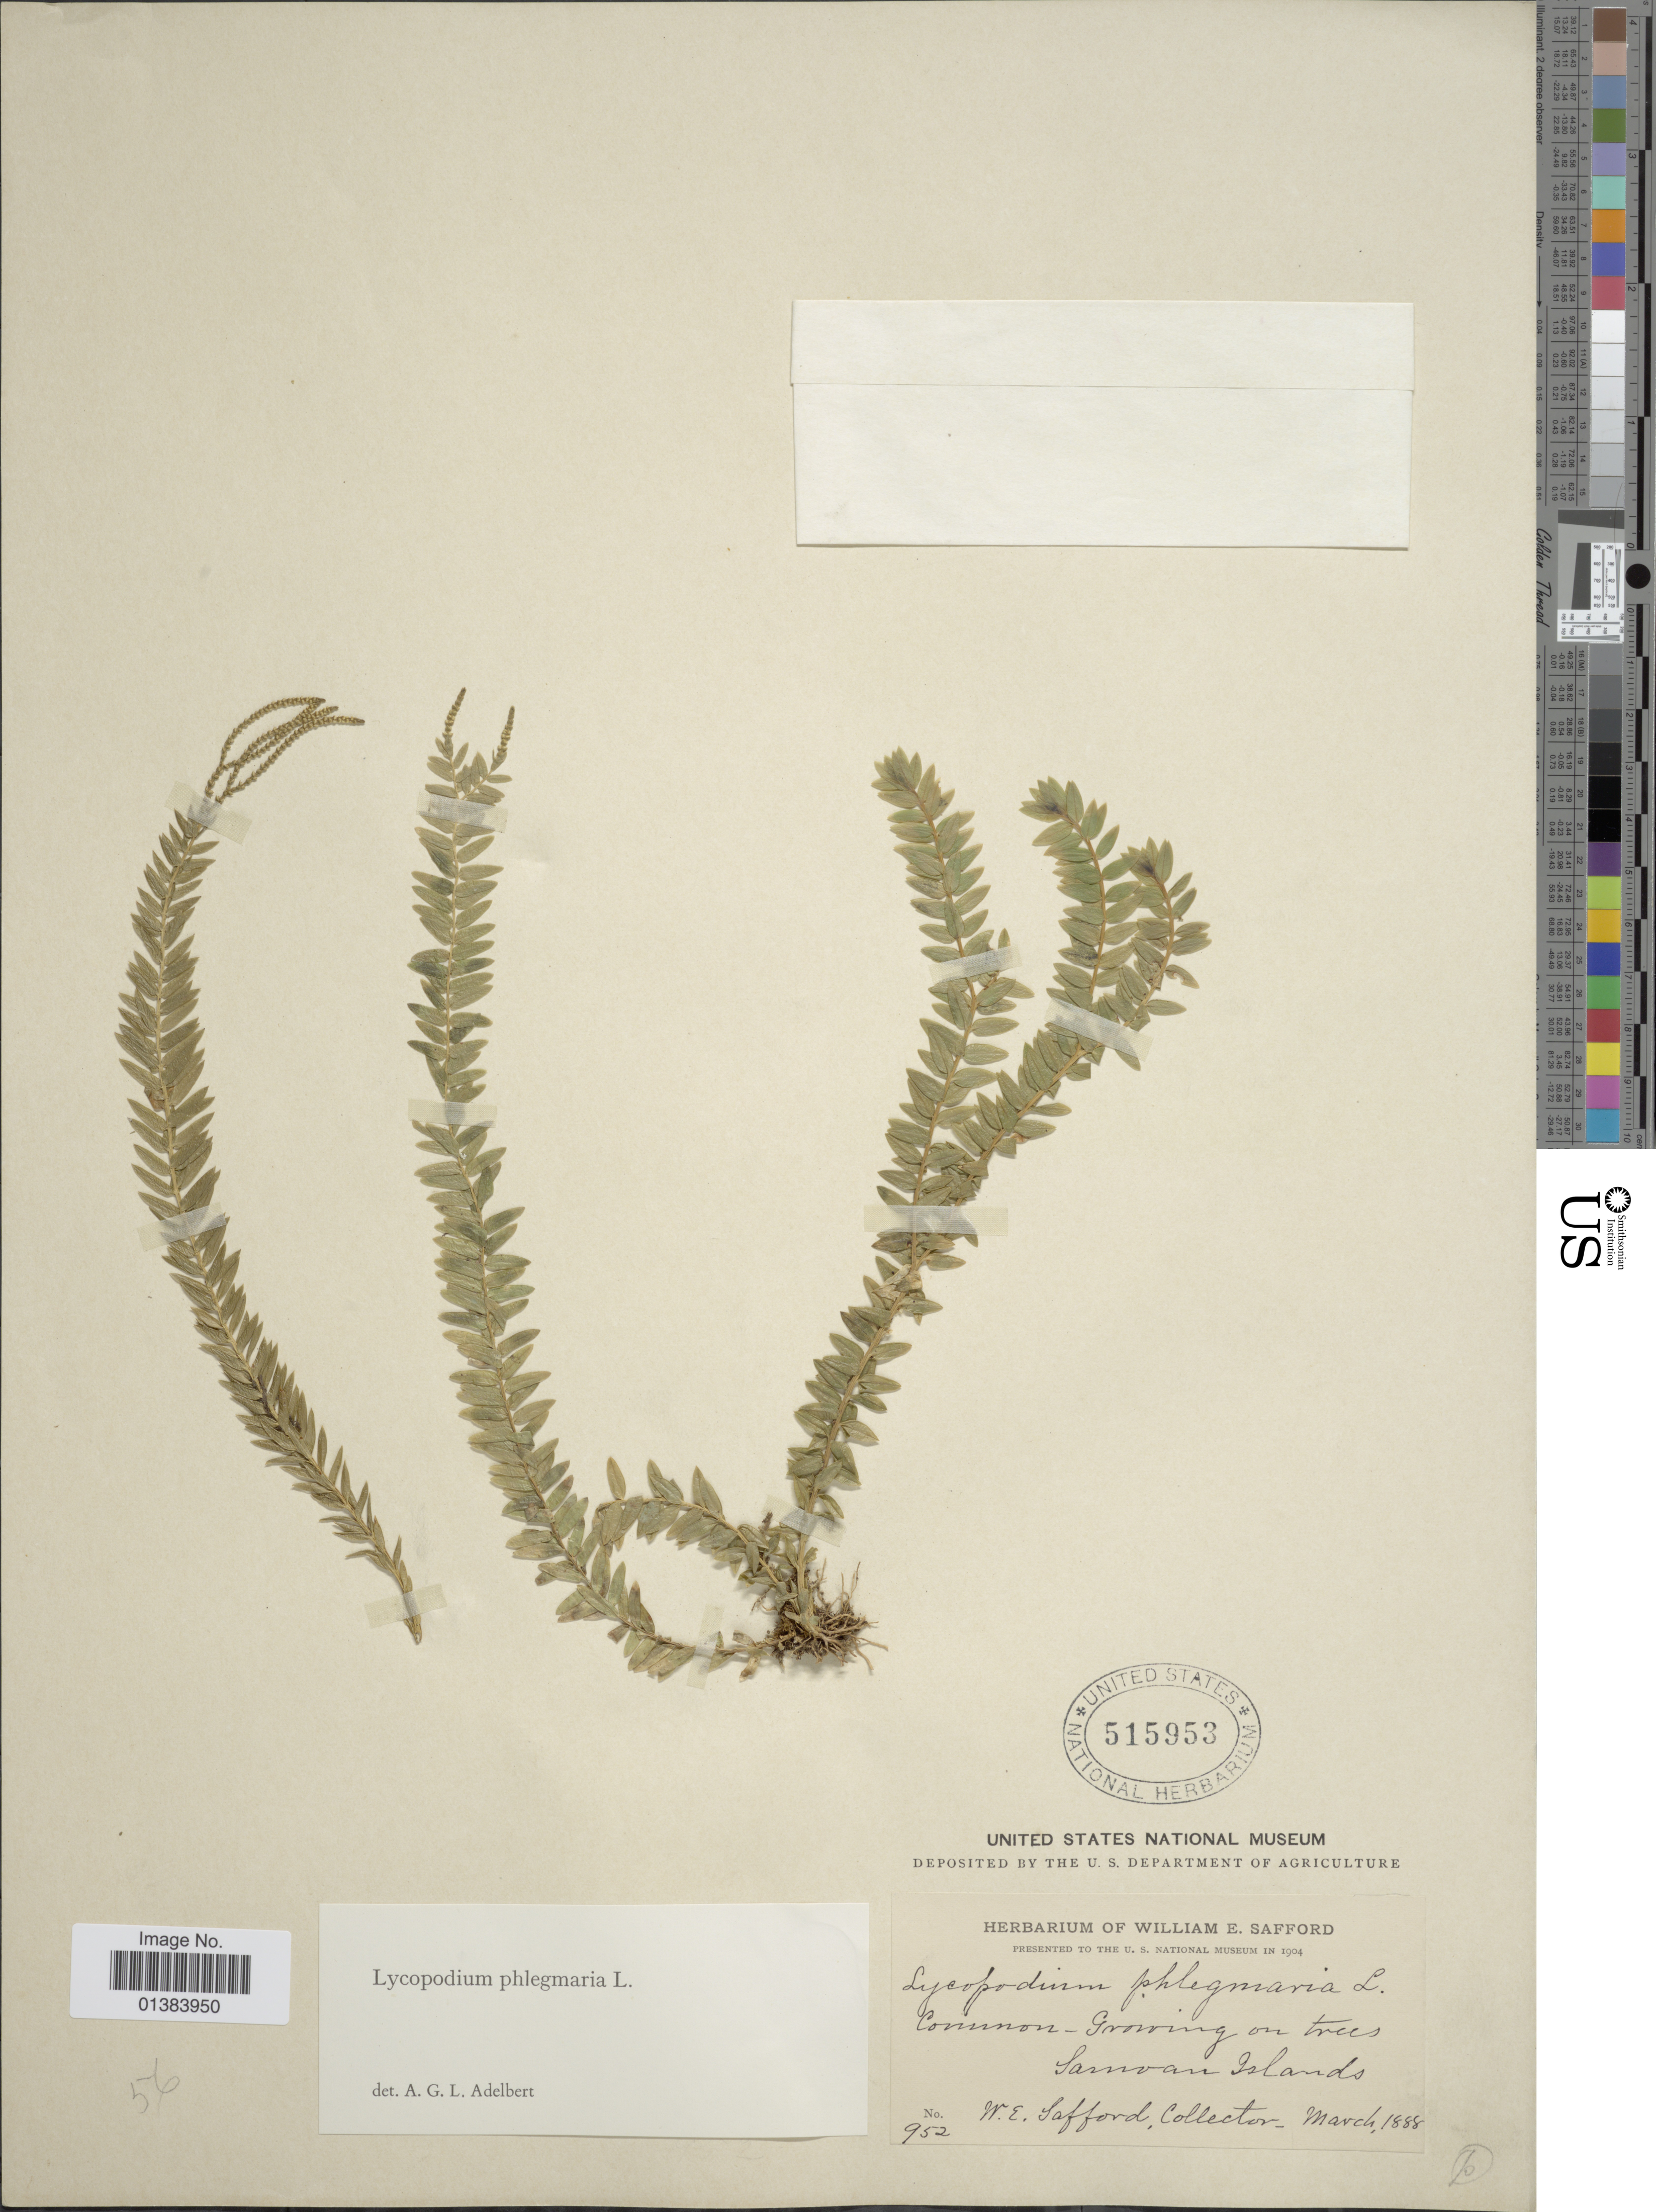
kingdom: Plantae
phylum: Tracheophyta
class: Lycopodiopsida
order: Lycopodiales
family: Lycopodiaceae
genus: Phlegmariurus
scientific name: Phlegmariurus australis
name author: (Willd.) A. R. Field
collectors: W. E. Safford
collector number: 952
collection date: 1888-03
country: American Samoa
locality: Samoan Islands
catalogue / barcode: US 515953